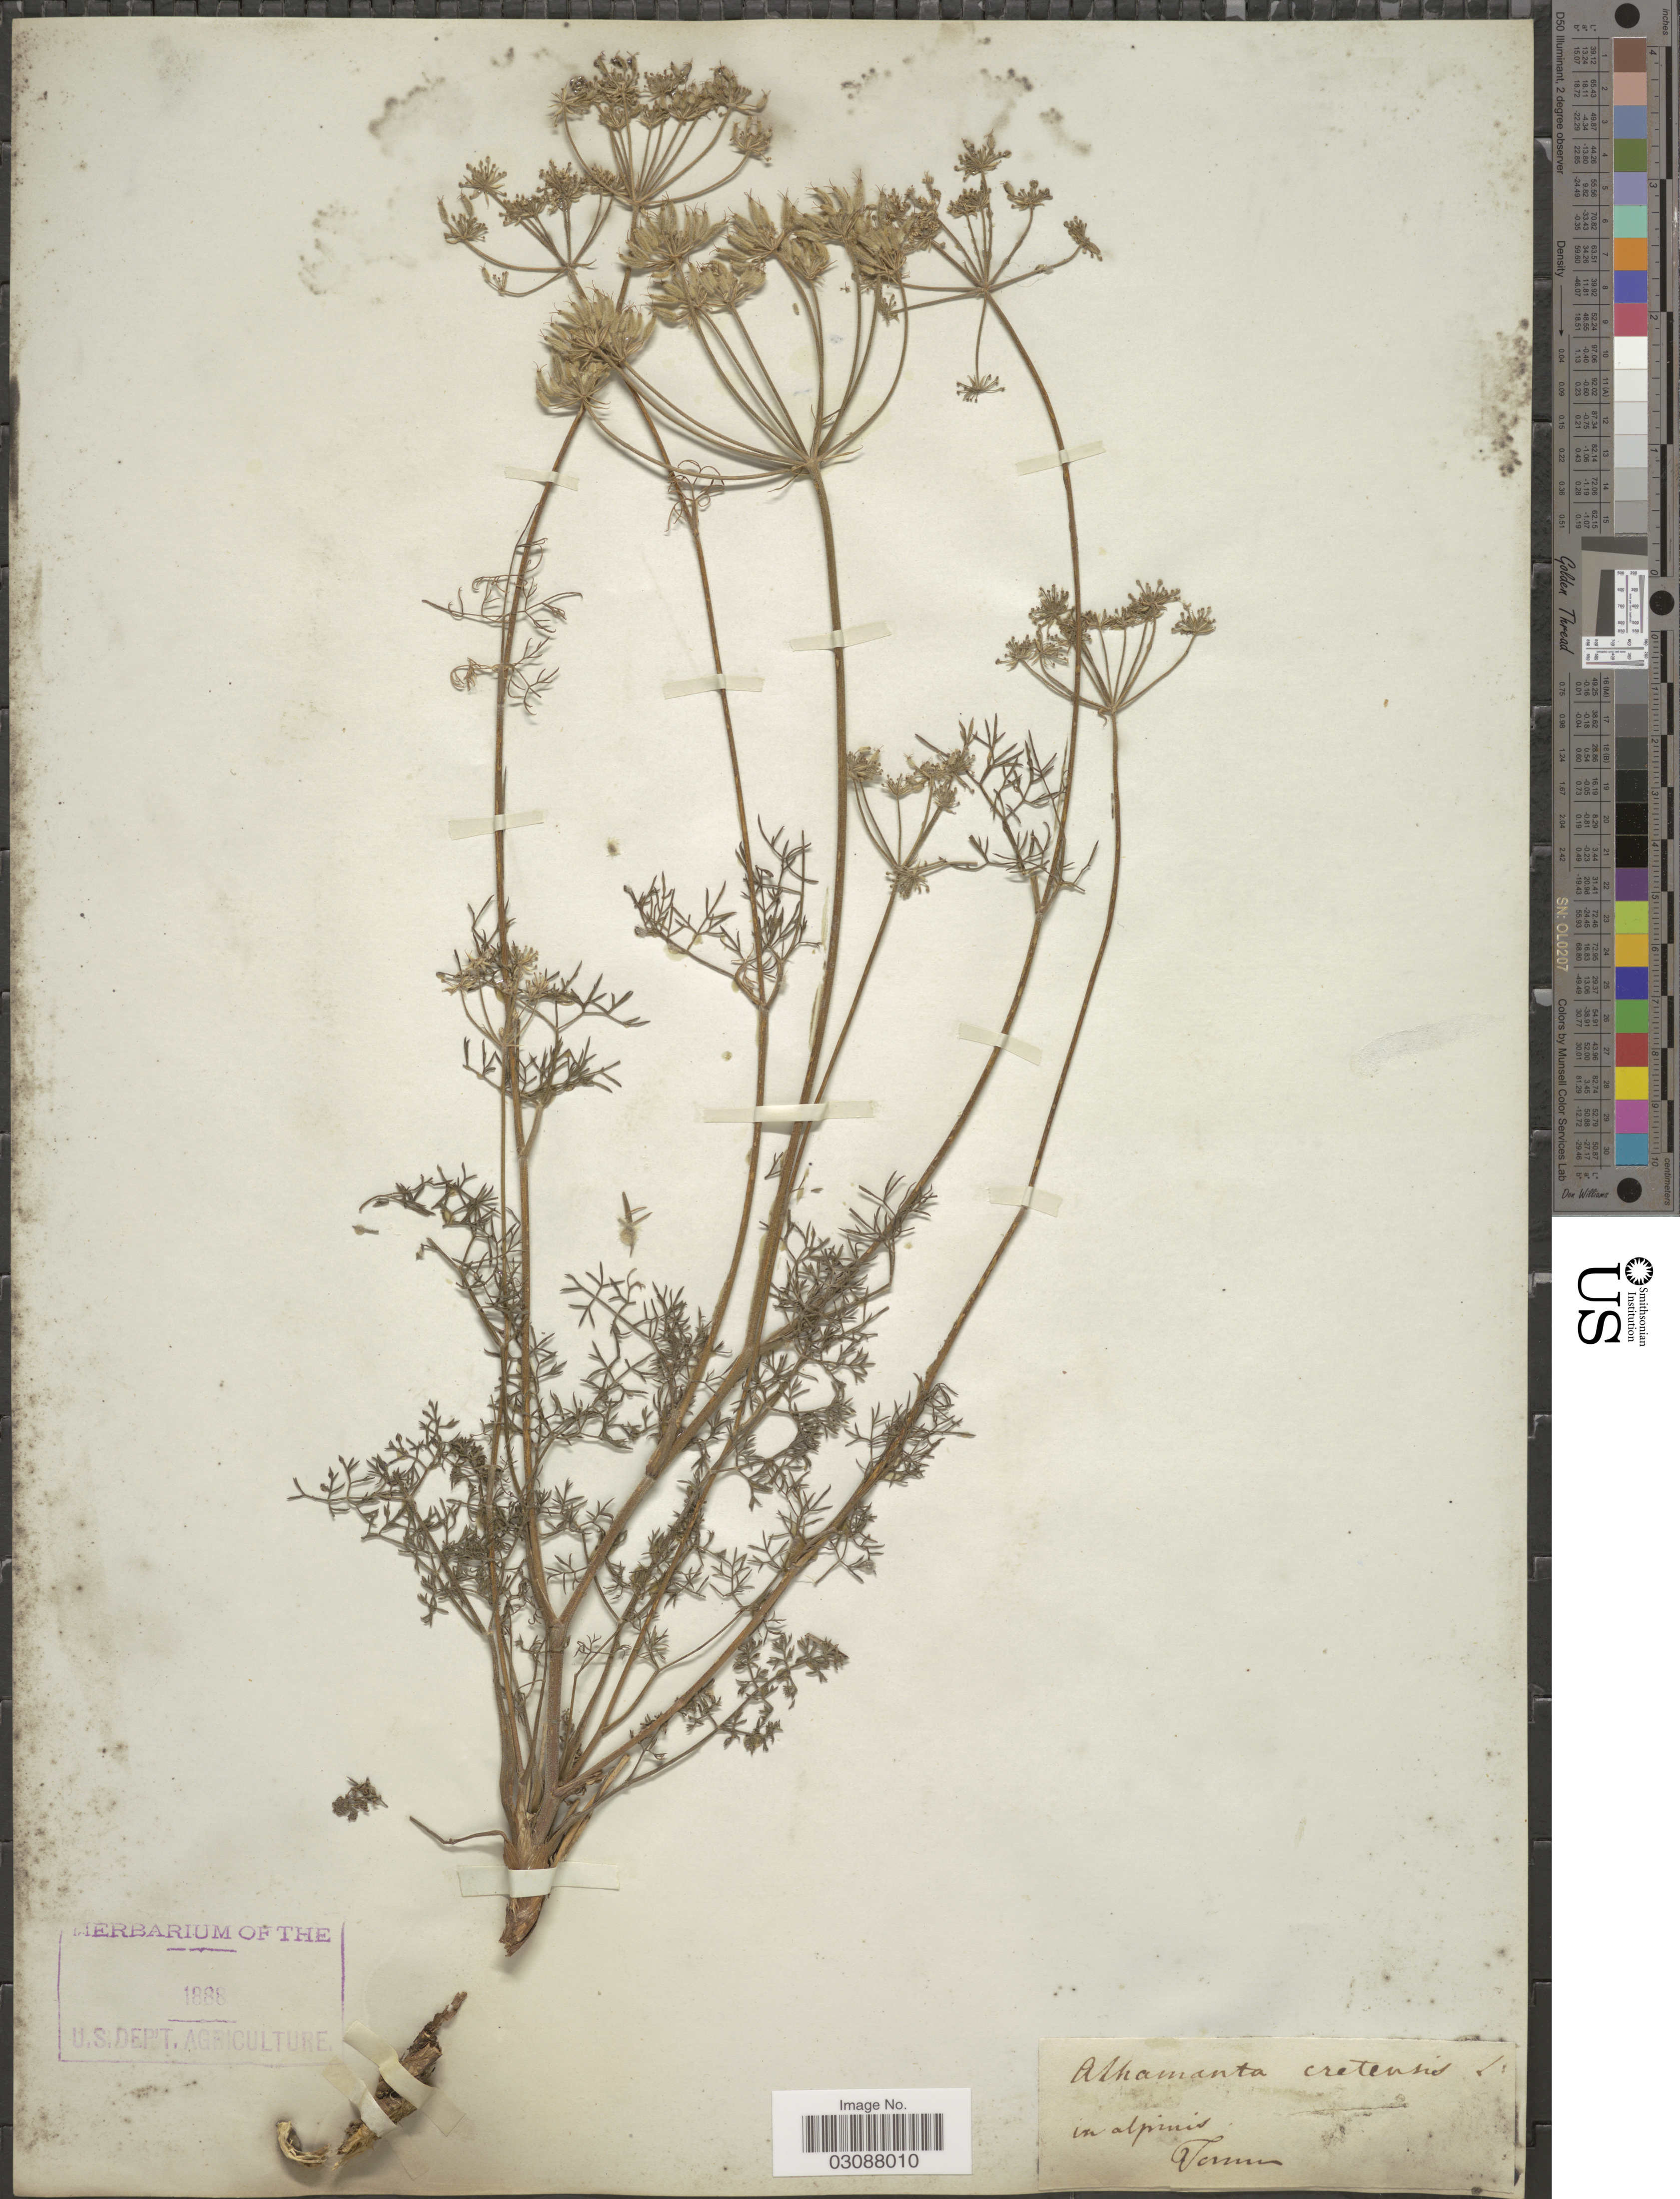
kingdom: Plantae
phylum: Tracheophyta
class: Magnoliopsida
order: Apiales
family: Apiaceae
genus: Athamanta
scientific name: Athamanta cretensis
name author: L.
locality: In alpinis.